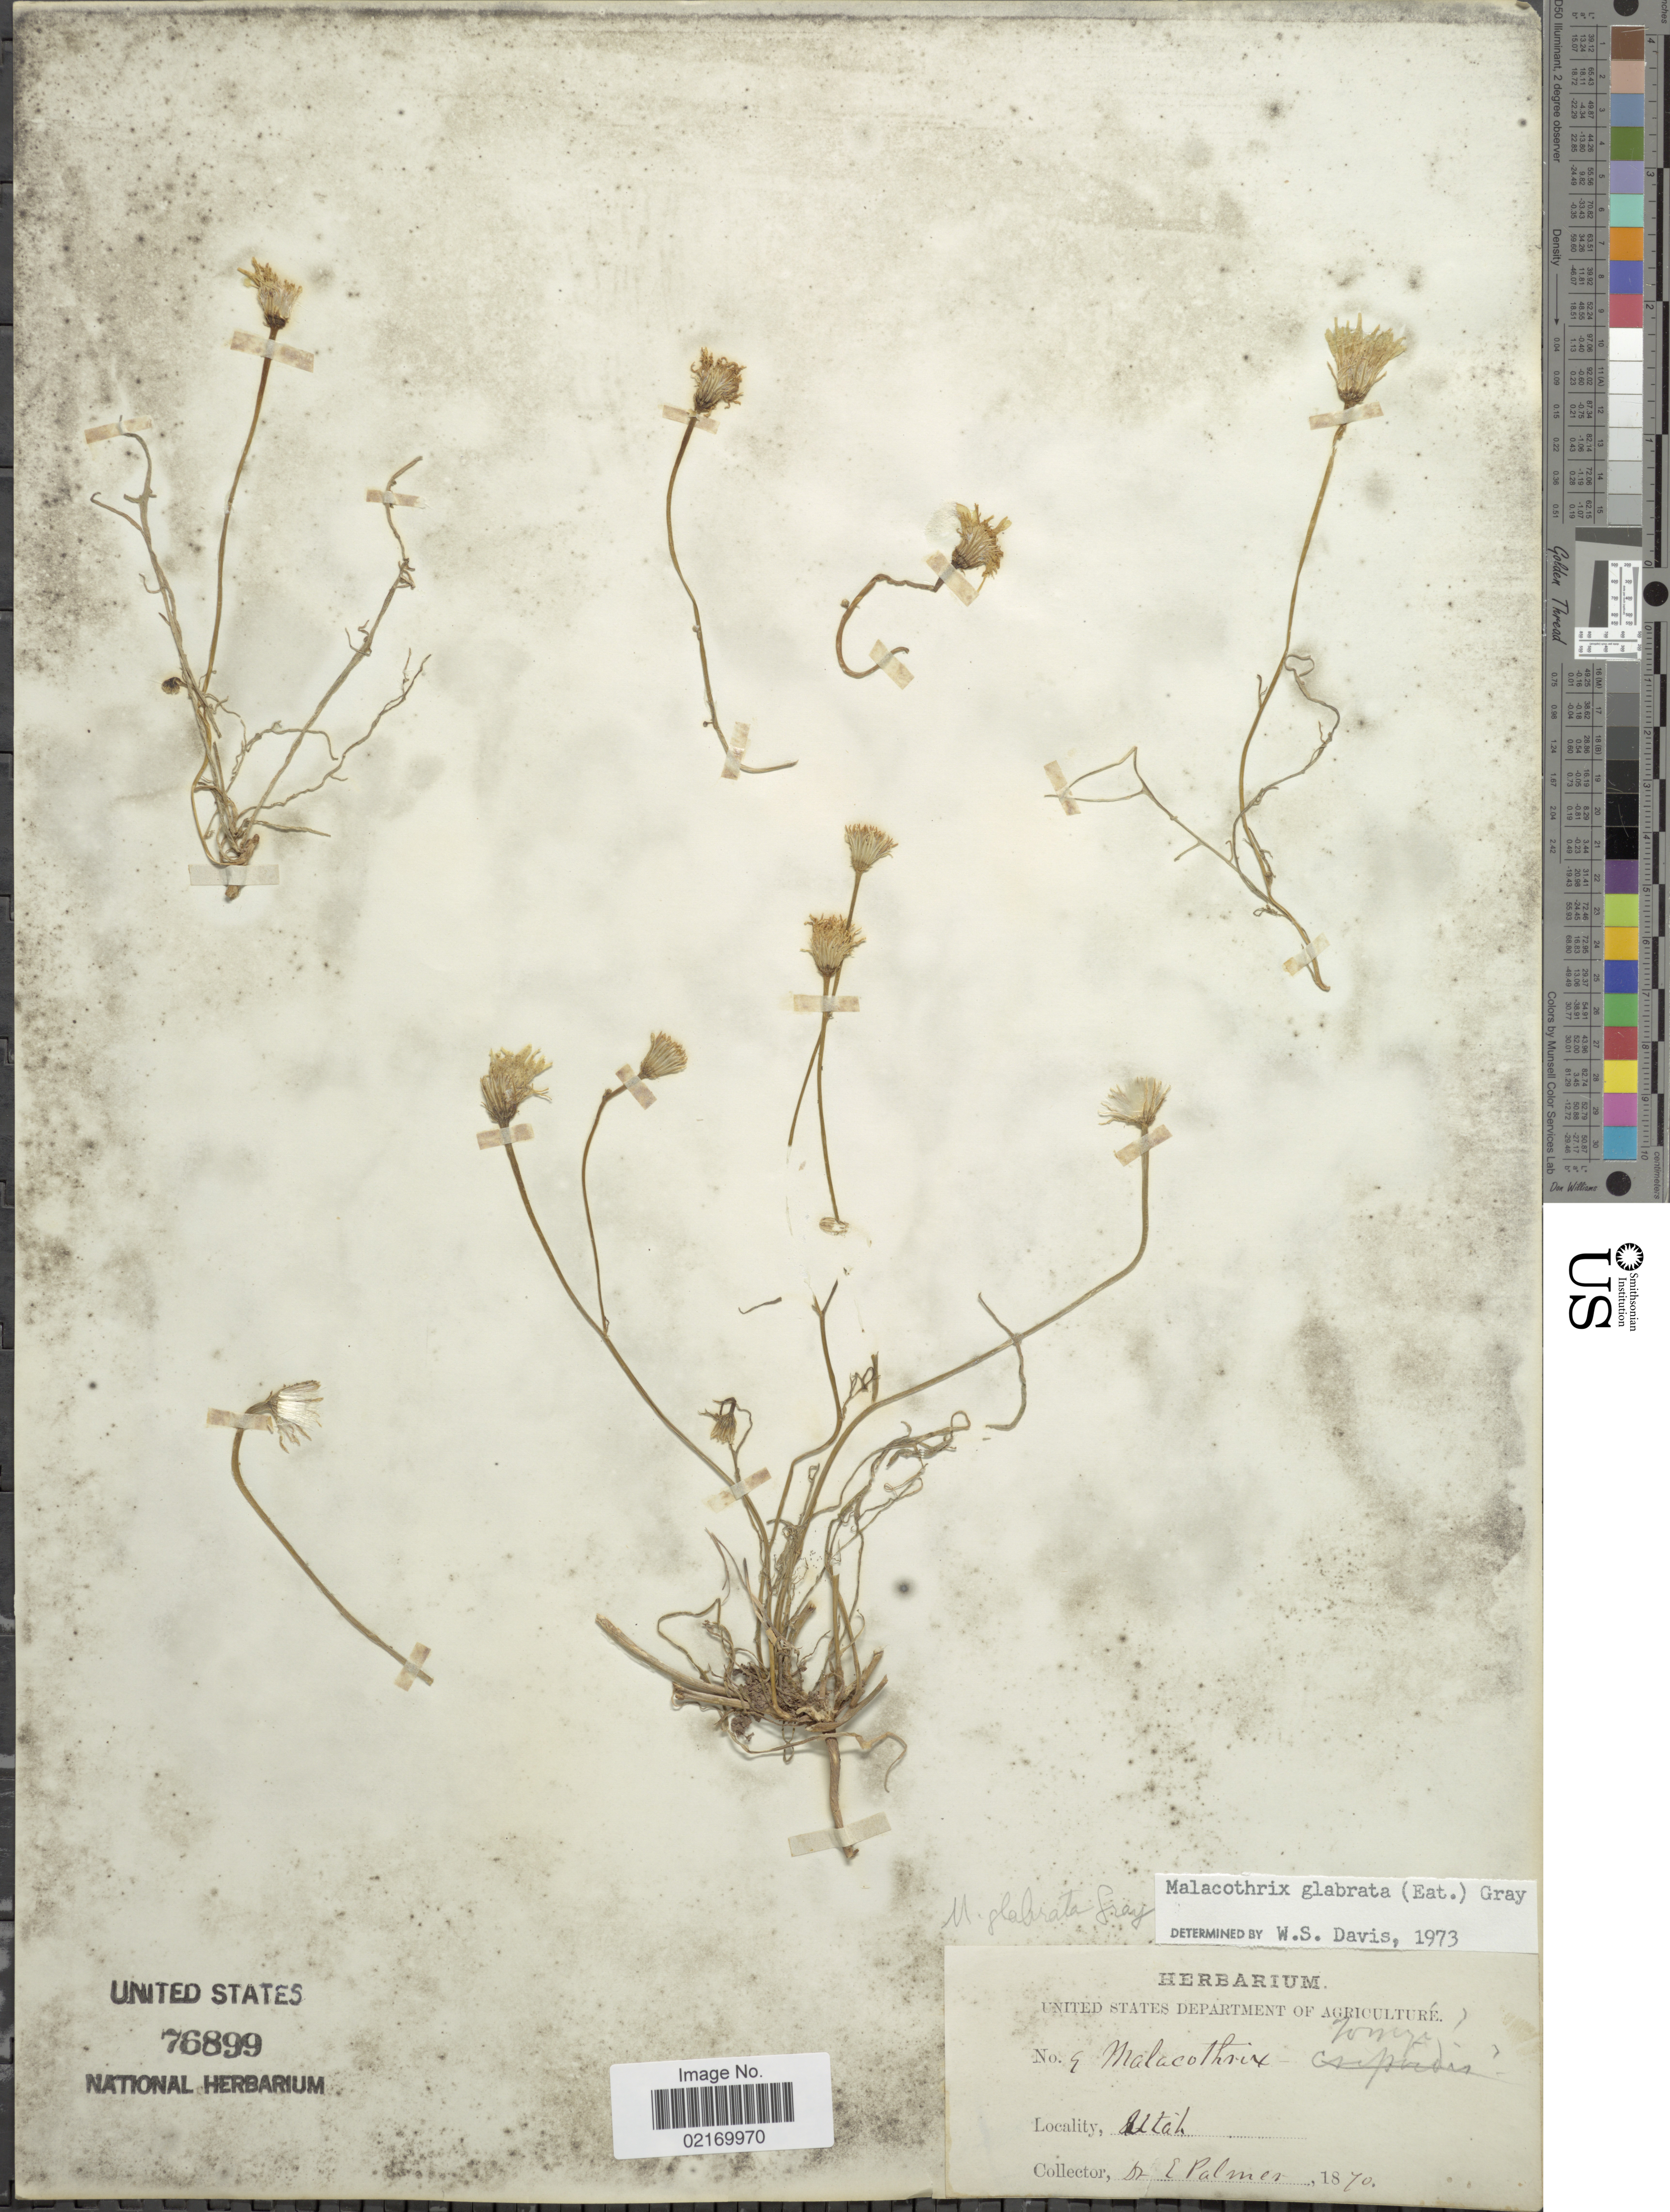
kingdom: Plantae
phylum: Tracheophyta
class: Magnoliopsida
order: Asterales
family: Asteraceae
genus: Malacothrix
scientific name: Malacothrix glabrata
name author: (A. Gray ex D.C. Eaton) A. Gray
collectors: E. Palmer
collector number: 9*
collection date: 1870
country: United States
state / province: Utah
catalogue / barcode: US 76899